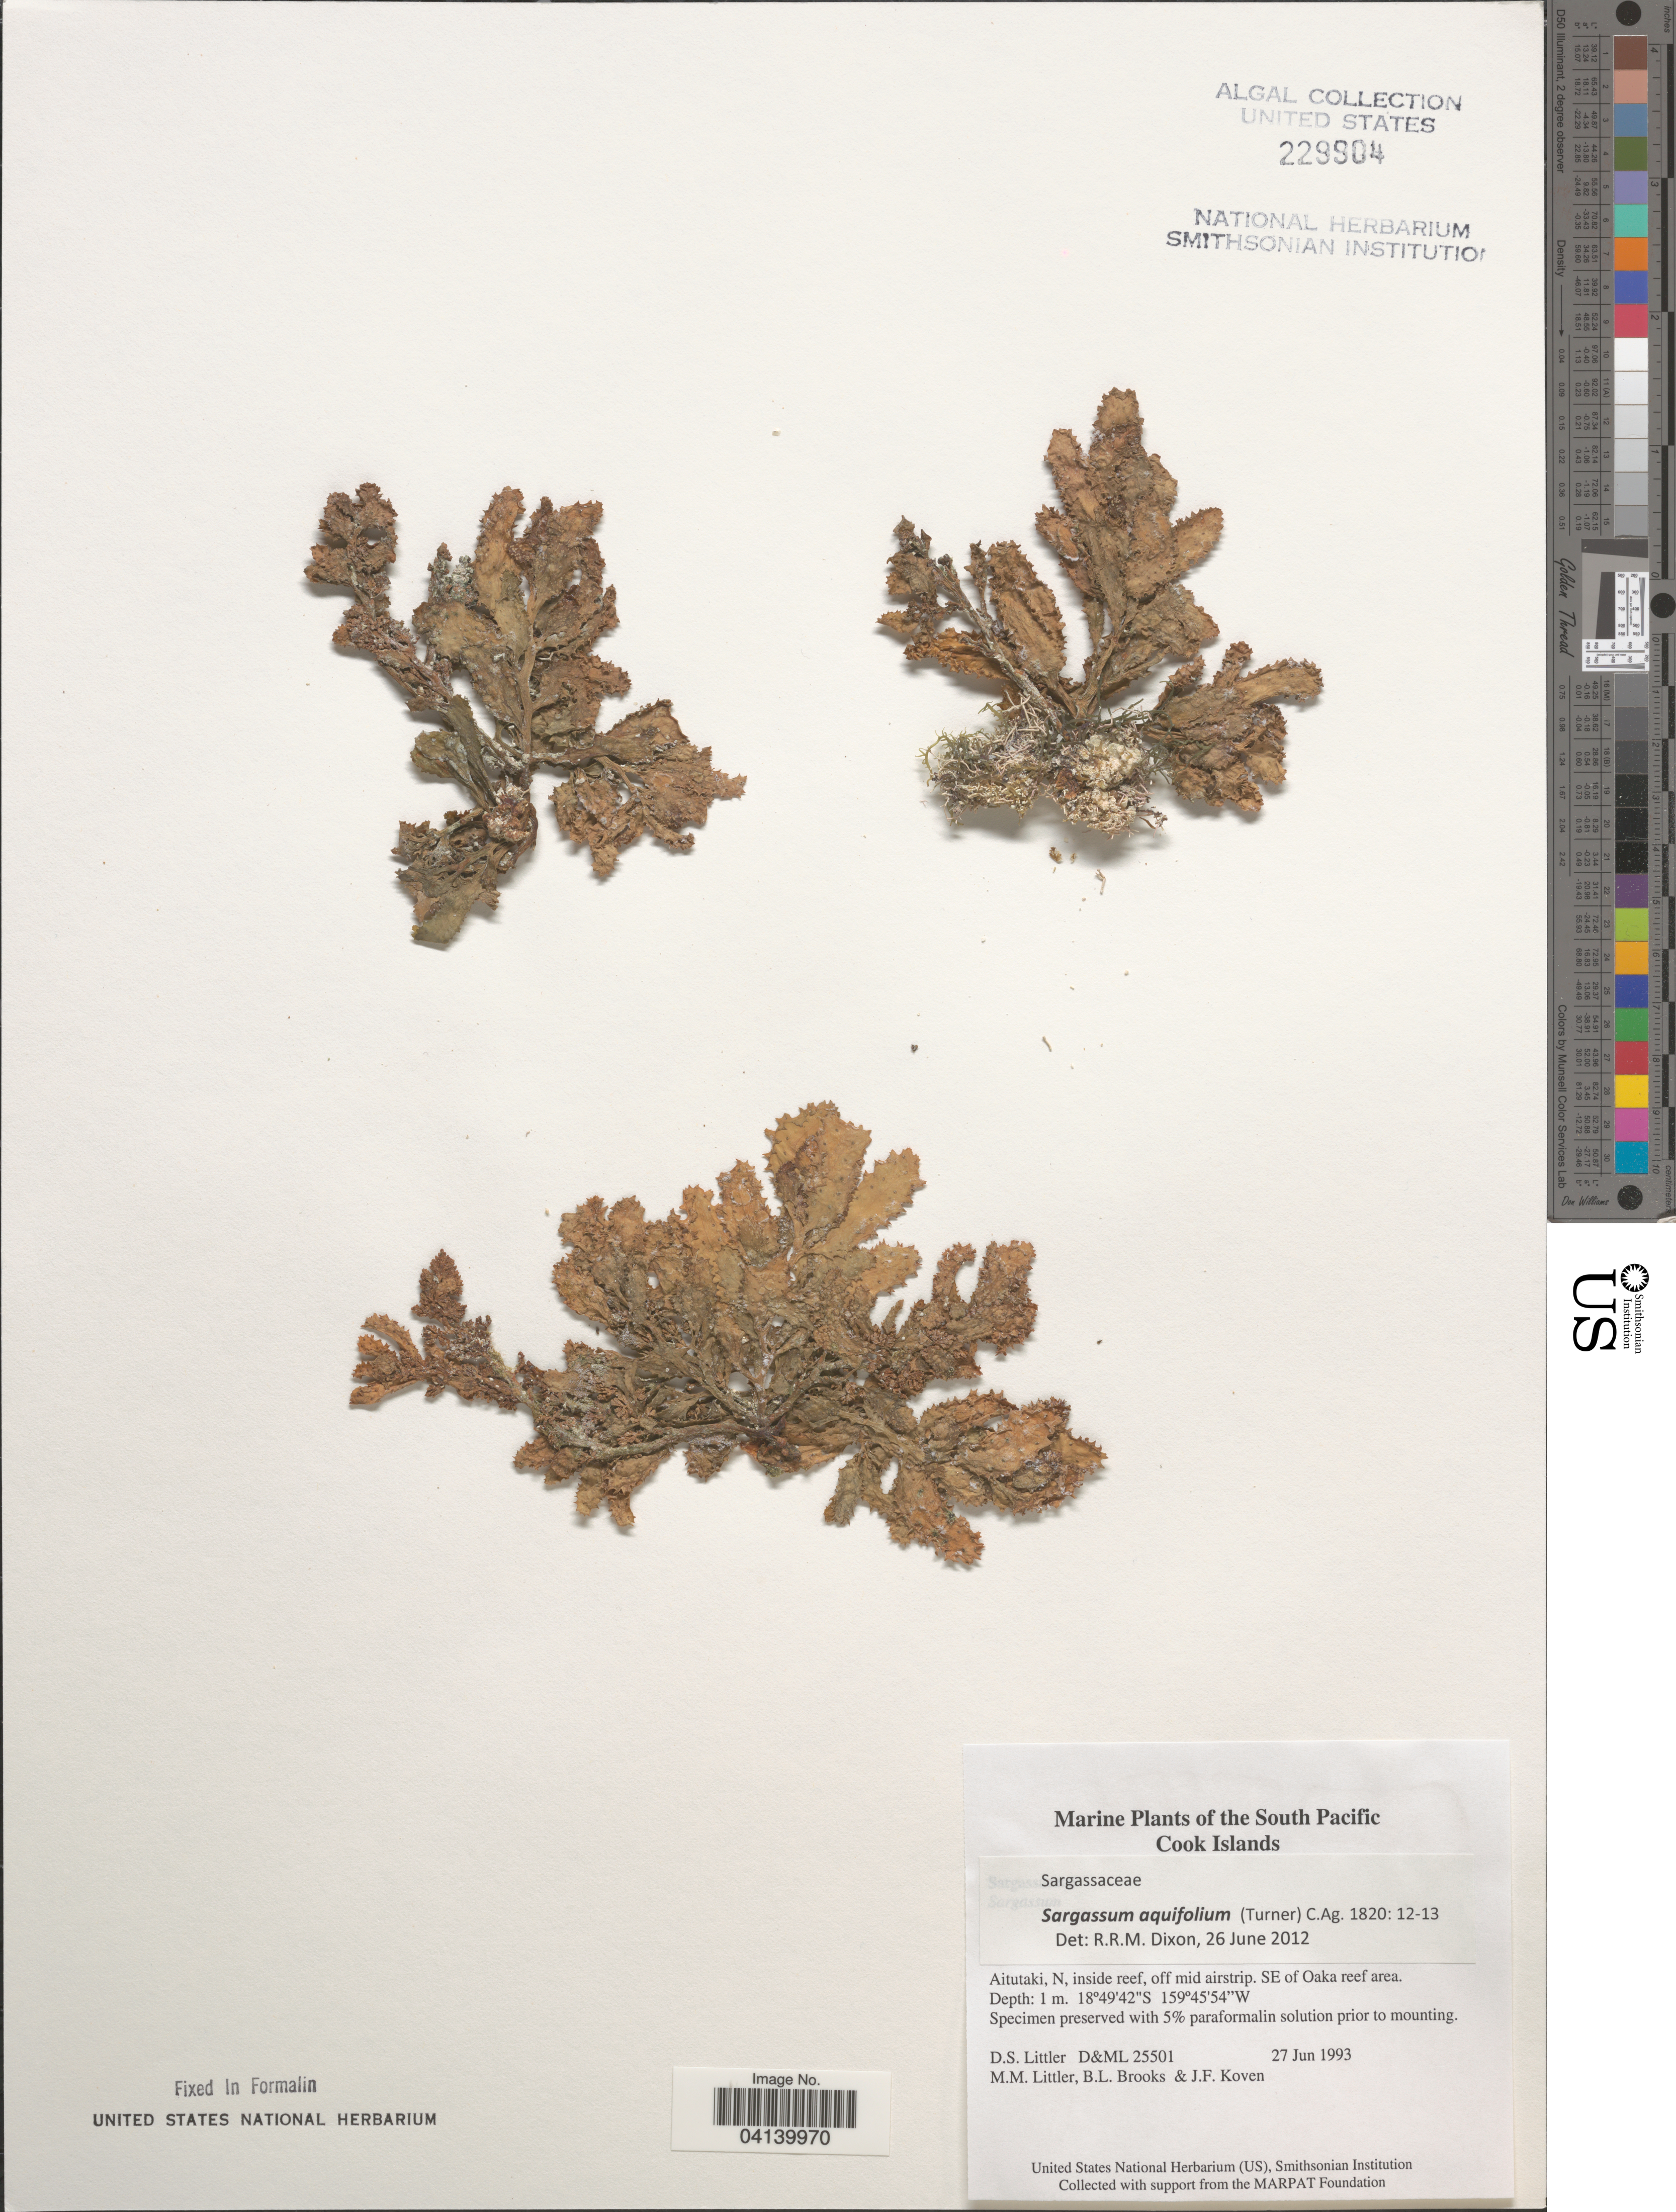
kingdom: Chromista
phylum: Ochrophyta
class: Phaeophyceae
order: Fucales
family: Sargassaceae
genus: Sargassum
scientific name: Sargassum aquifolium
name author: (Turner) C. Agardh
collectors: D. S. Littler, B. Brooks & J. Koven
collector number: D&ML25501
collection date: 1993-06-27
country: Cook Islands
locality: South Pacific Cook Islands. Aitutaki, N, inside reef, off mid airstrip. SE of Oaka reef area.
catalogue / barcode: US 229904